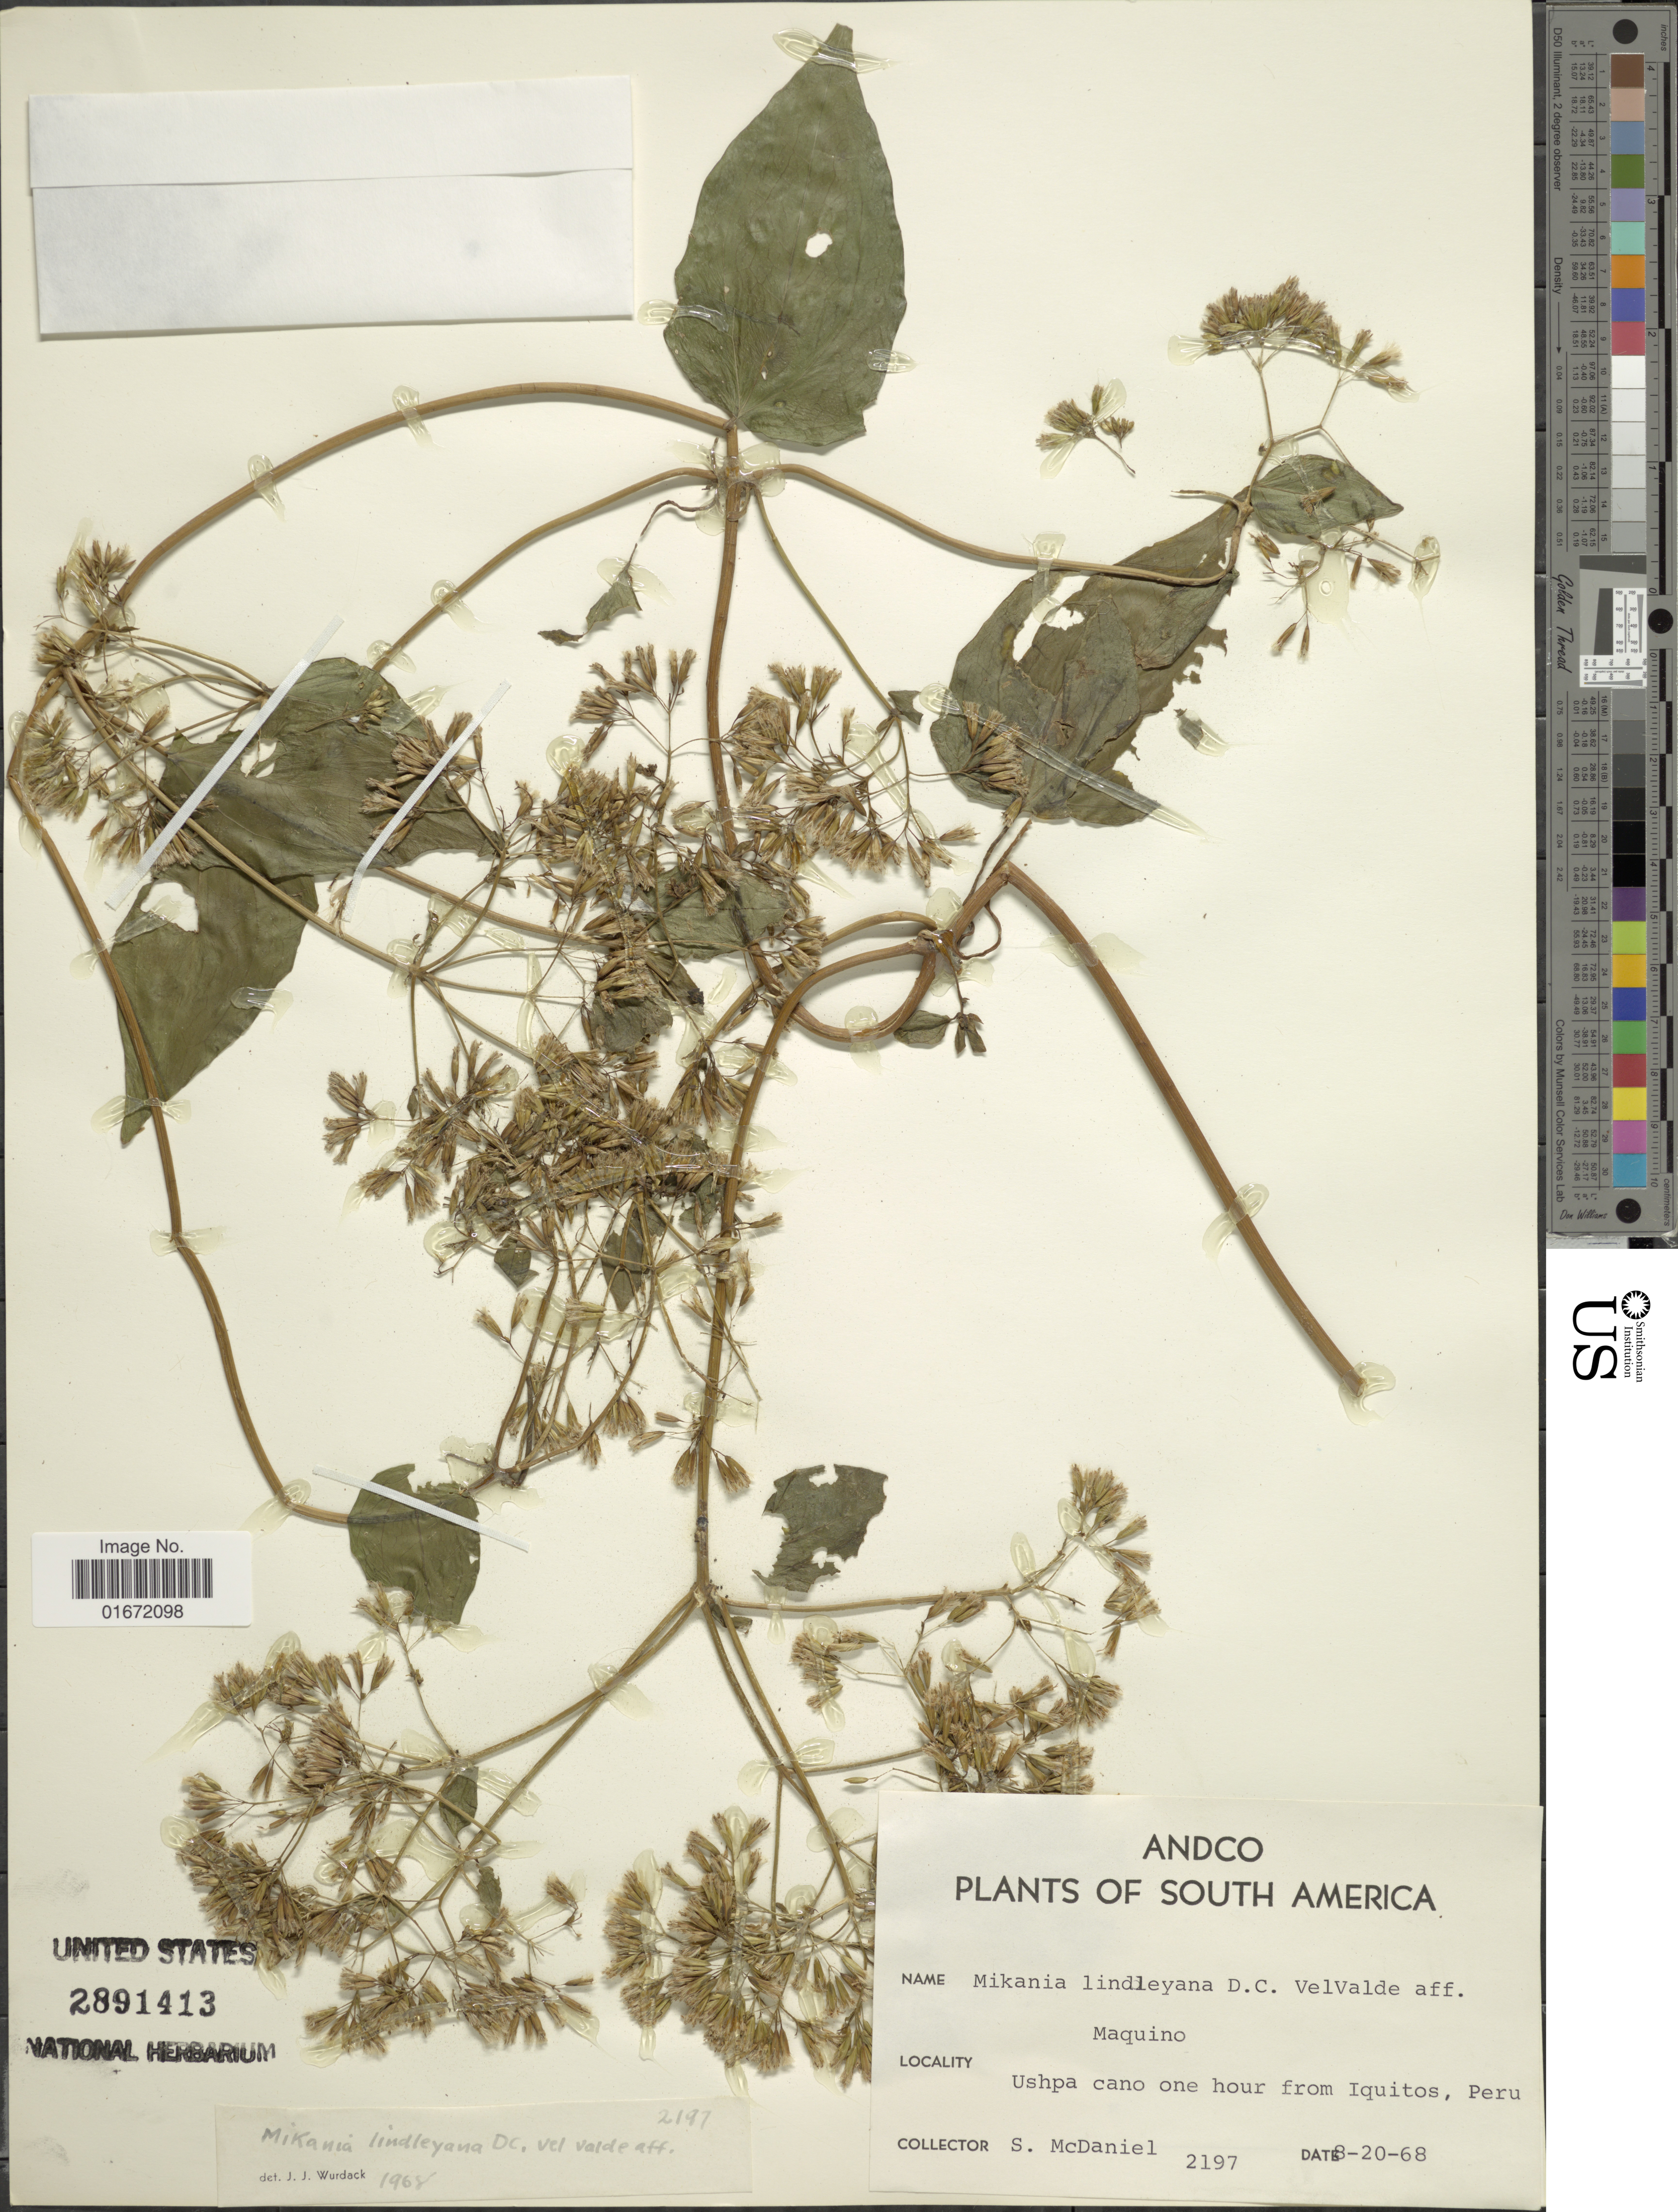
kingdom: Plantae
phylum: Tracheophyta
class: Magnoliopsida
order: Asterales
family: Asteraceae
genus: Mikania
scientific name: Mikania angularis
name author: Humb. & Bonpl.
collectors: S. McDaniel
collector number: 2197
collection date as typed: Transcribed d/m/y: 20/8/68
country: Peru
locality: Ushpa cano one hour from Iquitos, Peru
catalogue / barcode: US 2891413